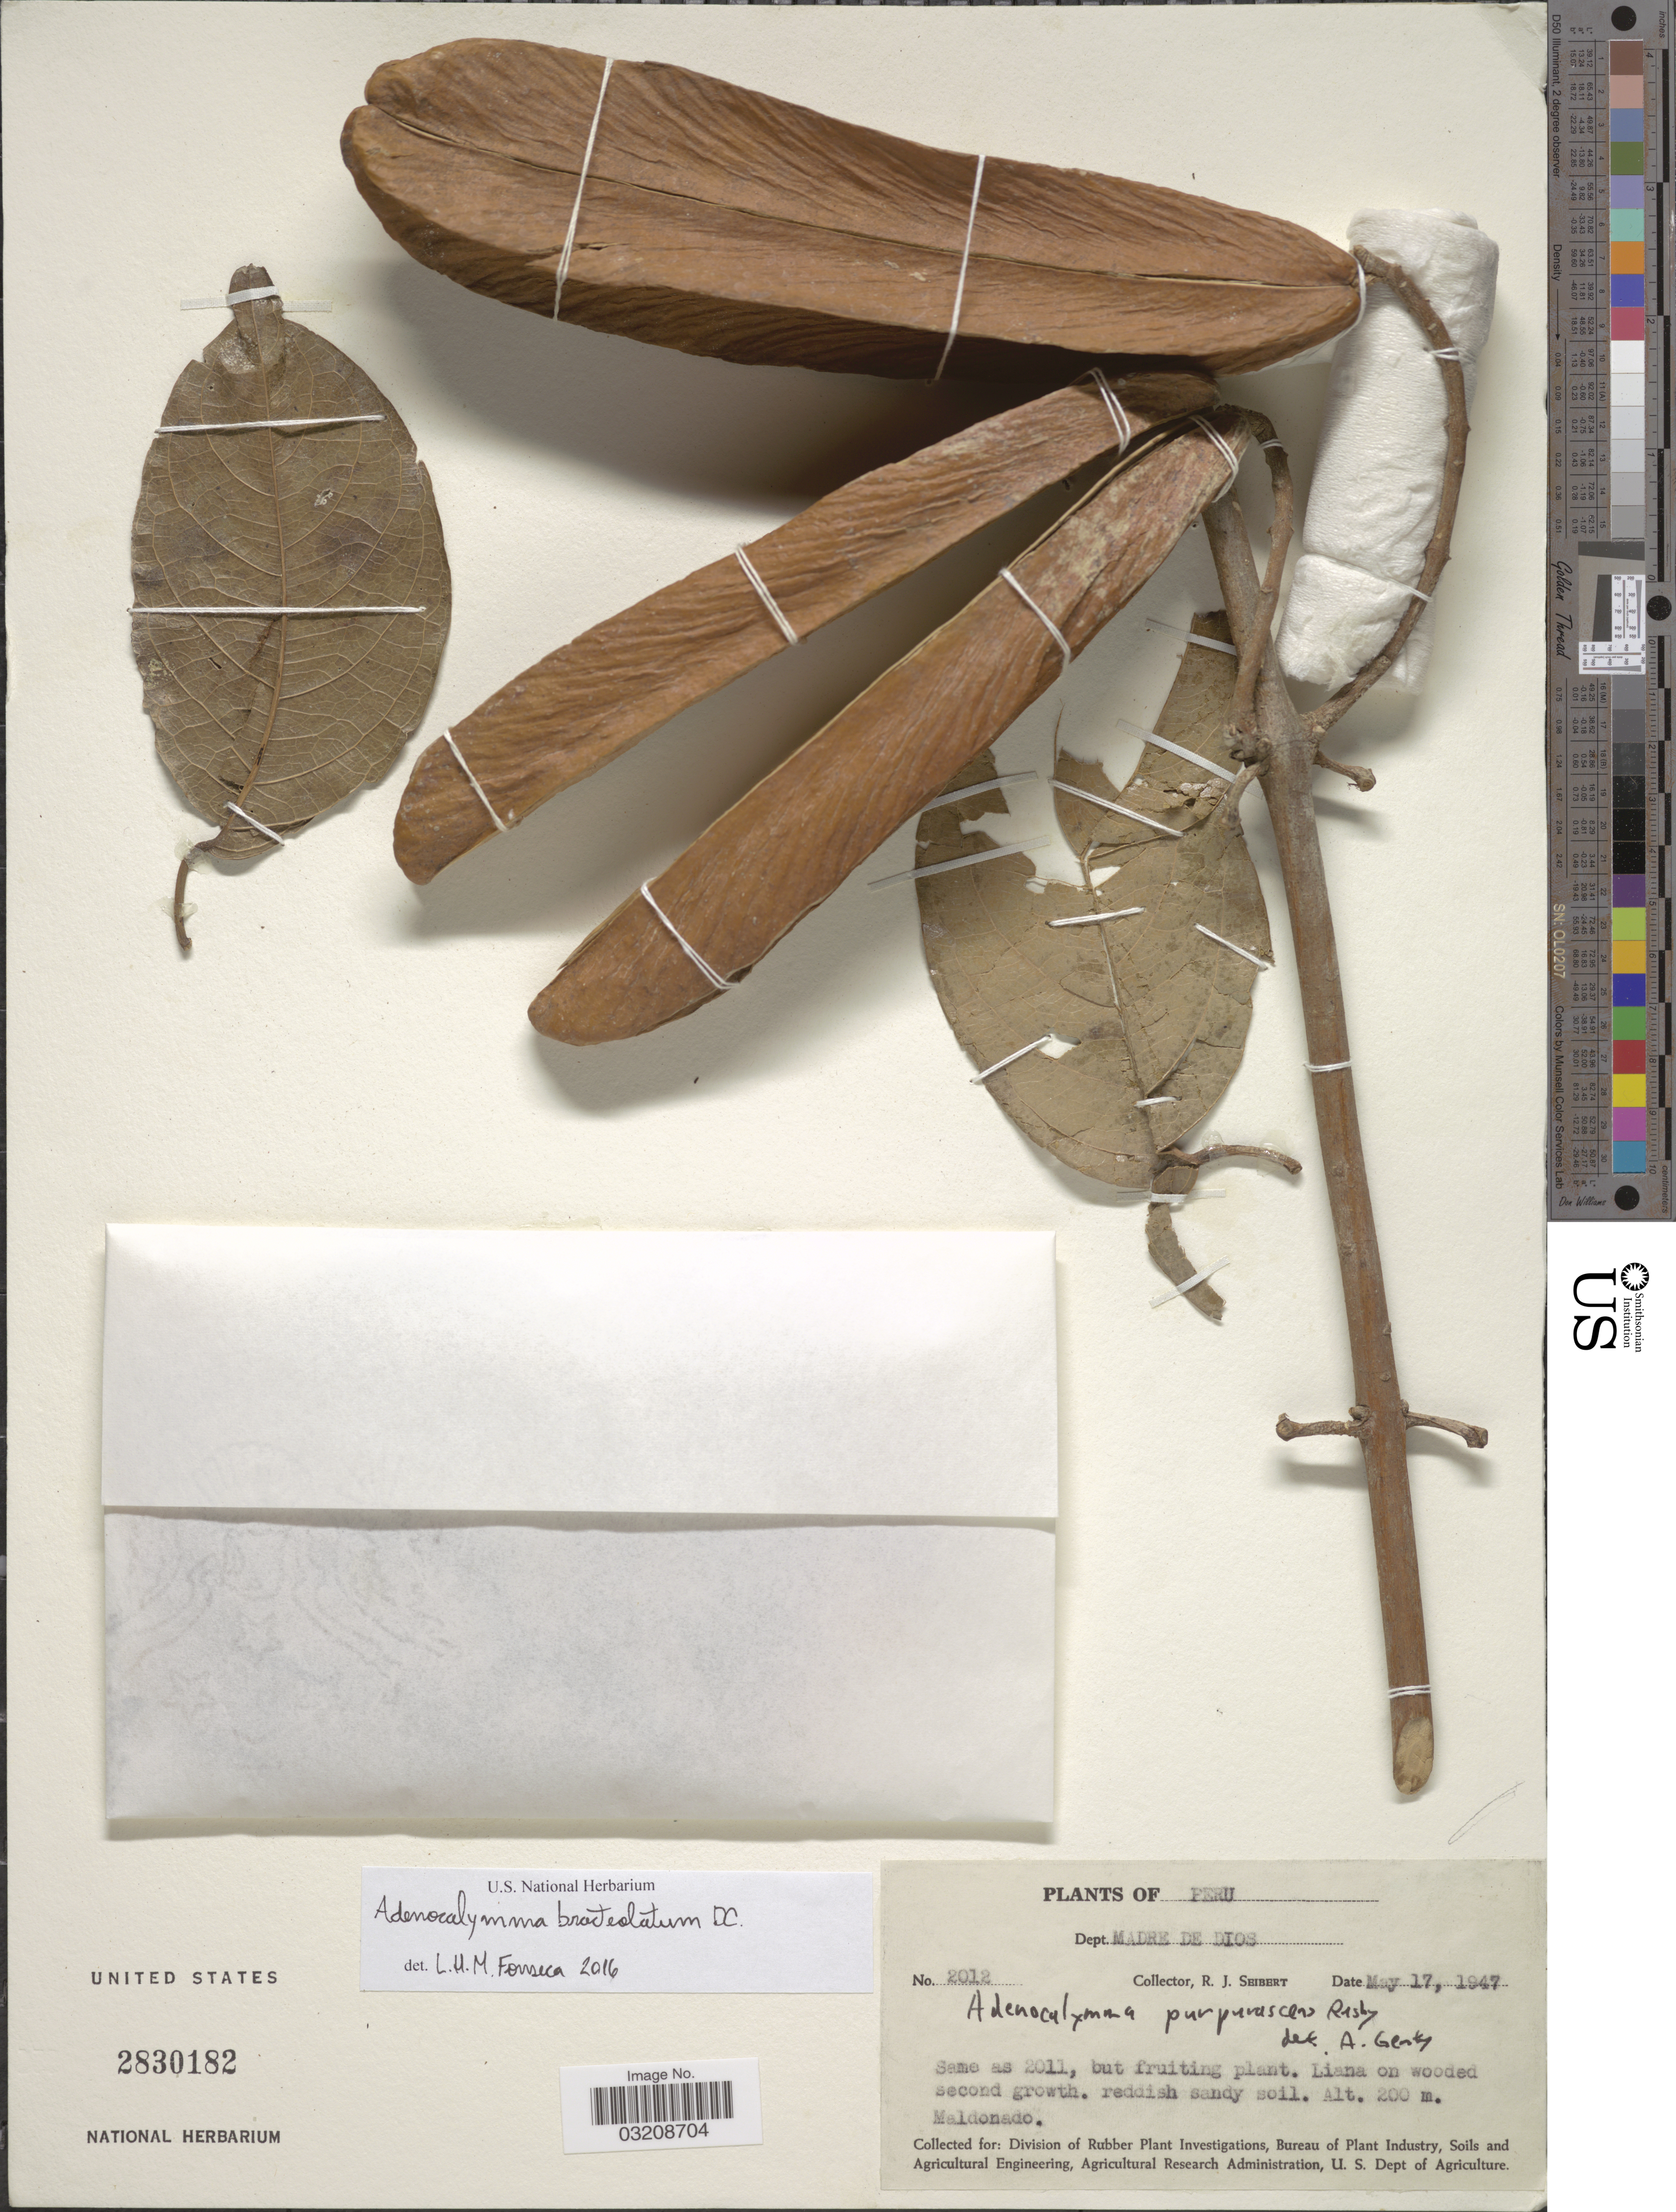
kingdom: Plantae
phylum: Tracheophyta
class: Magnoliopsida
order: Lamiales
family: Bignoniaceae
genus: Adenocalymma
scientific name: Adenocalymma bracteolatum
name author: DC.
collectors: R. J. Seibert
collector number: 2012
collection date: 1947-05-17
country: Peru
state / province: Madre de Dios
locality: Dept. Madre de Dios. Maldonado.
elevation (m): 200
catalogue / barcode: US 2830182